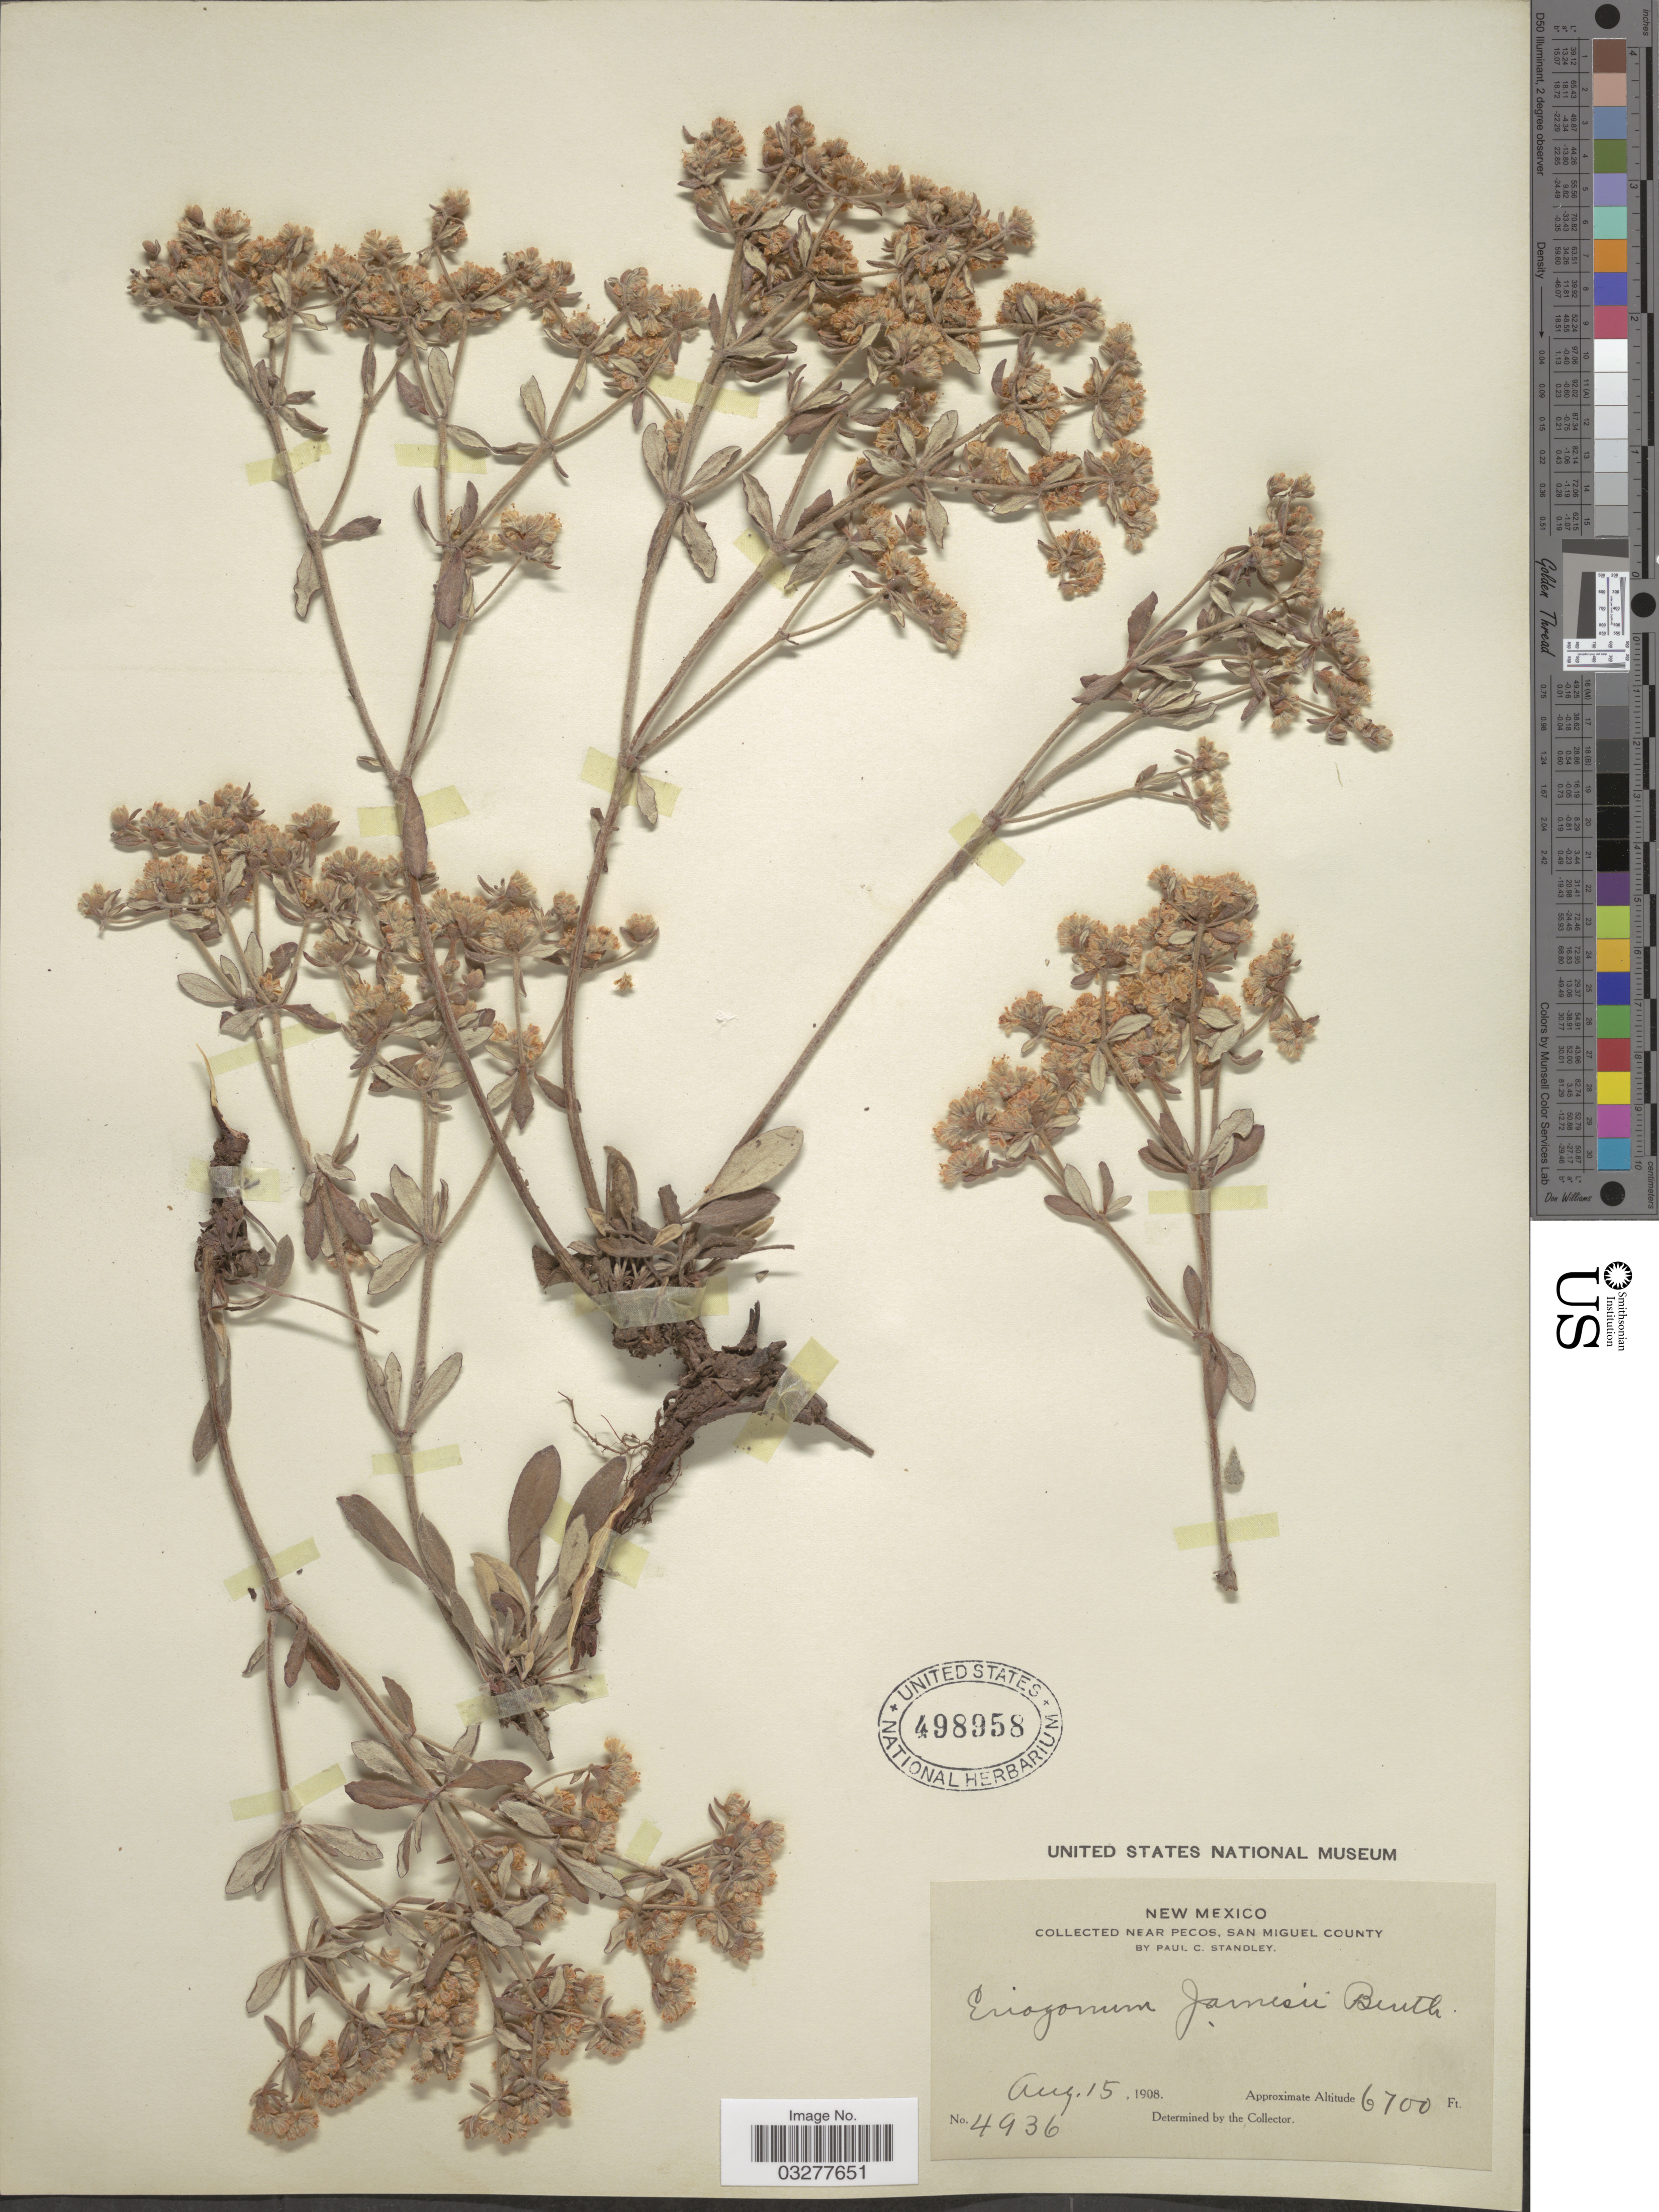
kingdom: Plantae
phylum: Tracheophyta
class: Magnoliopsida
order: Caryophyllales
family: Polygonaceae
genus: Eriogonum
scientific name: Eriogonum jamesii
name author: Benth.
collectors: P. C. Standley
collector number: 4936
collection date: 1908-08-15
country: United States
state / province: New Mexico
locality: Near Pecos, San Miguel County.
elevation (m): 2042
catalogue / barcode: US 498958